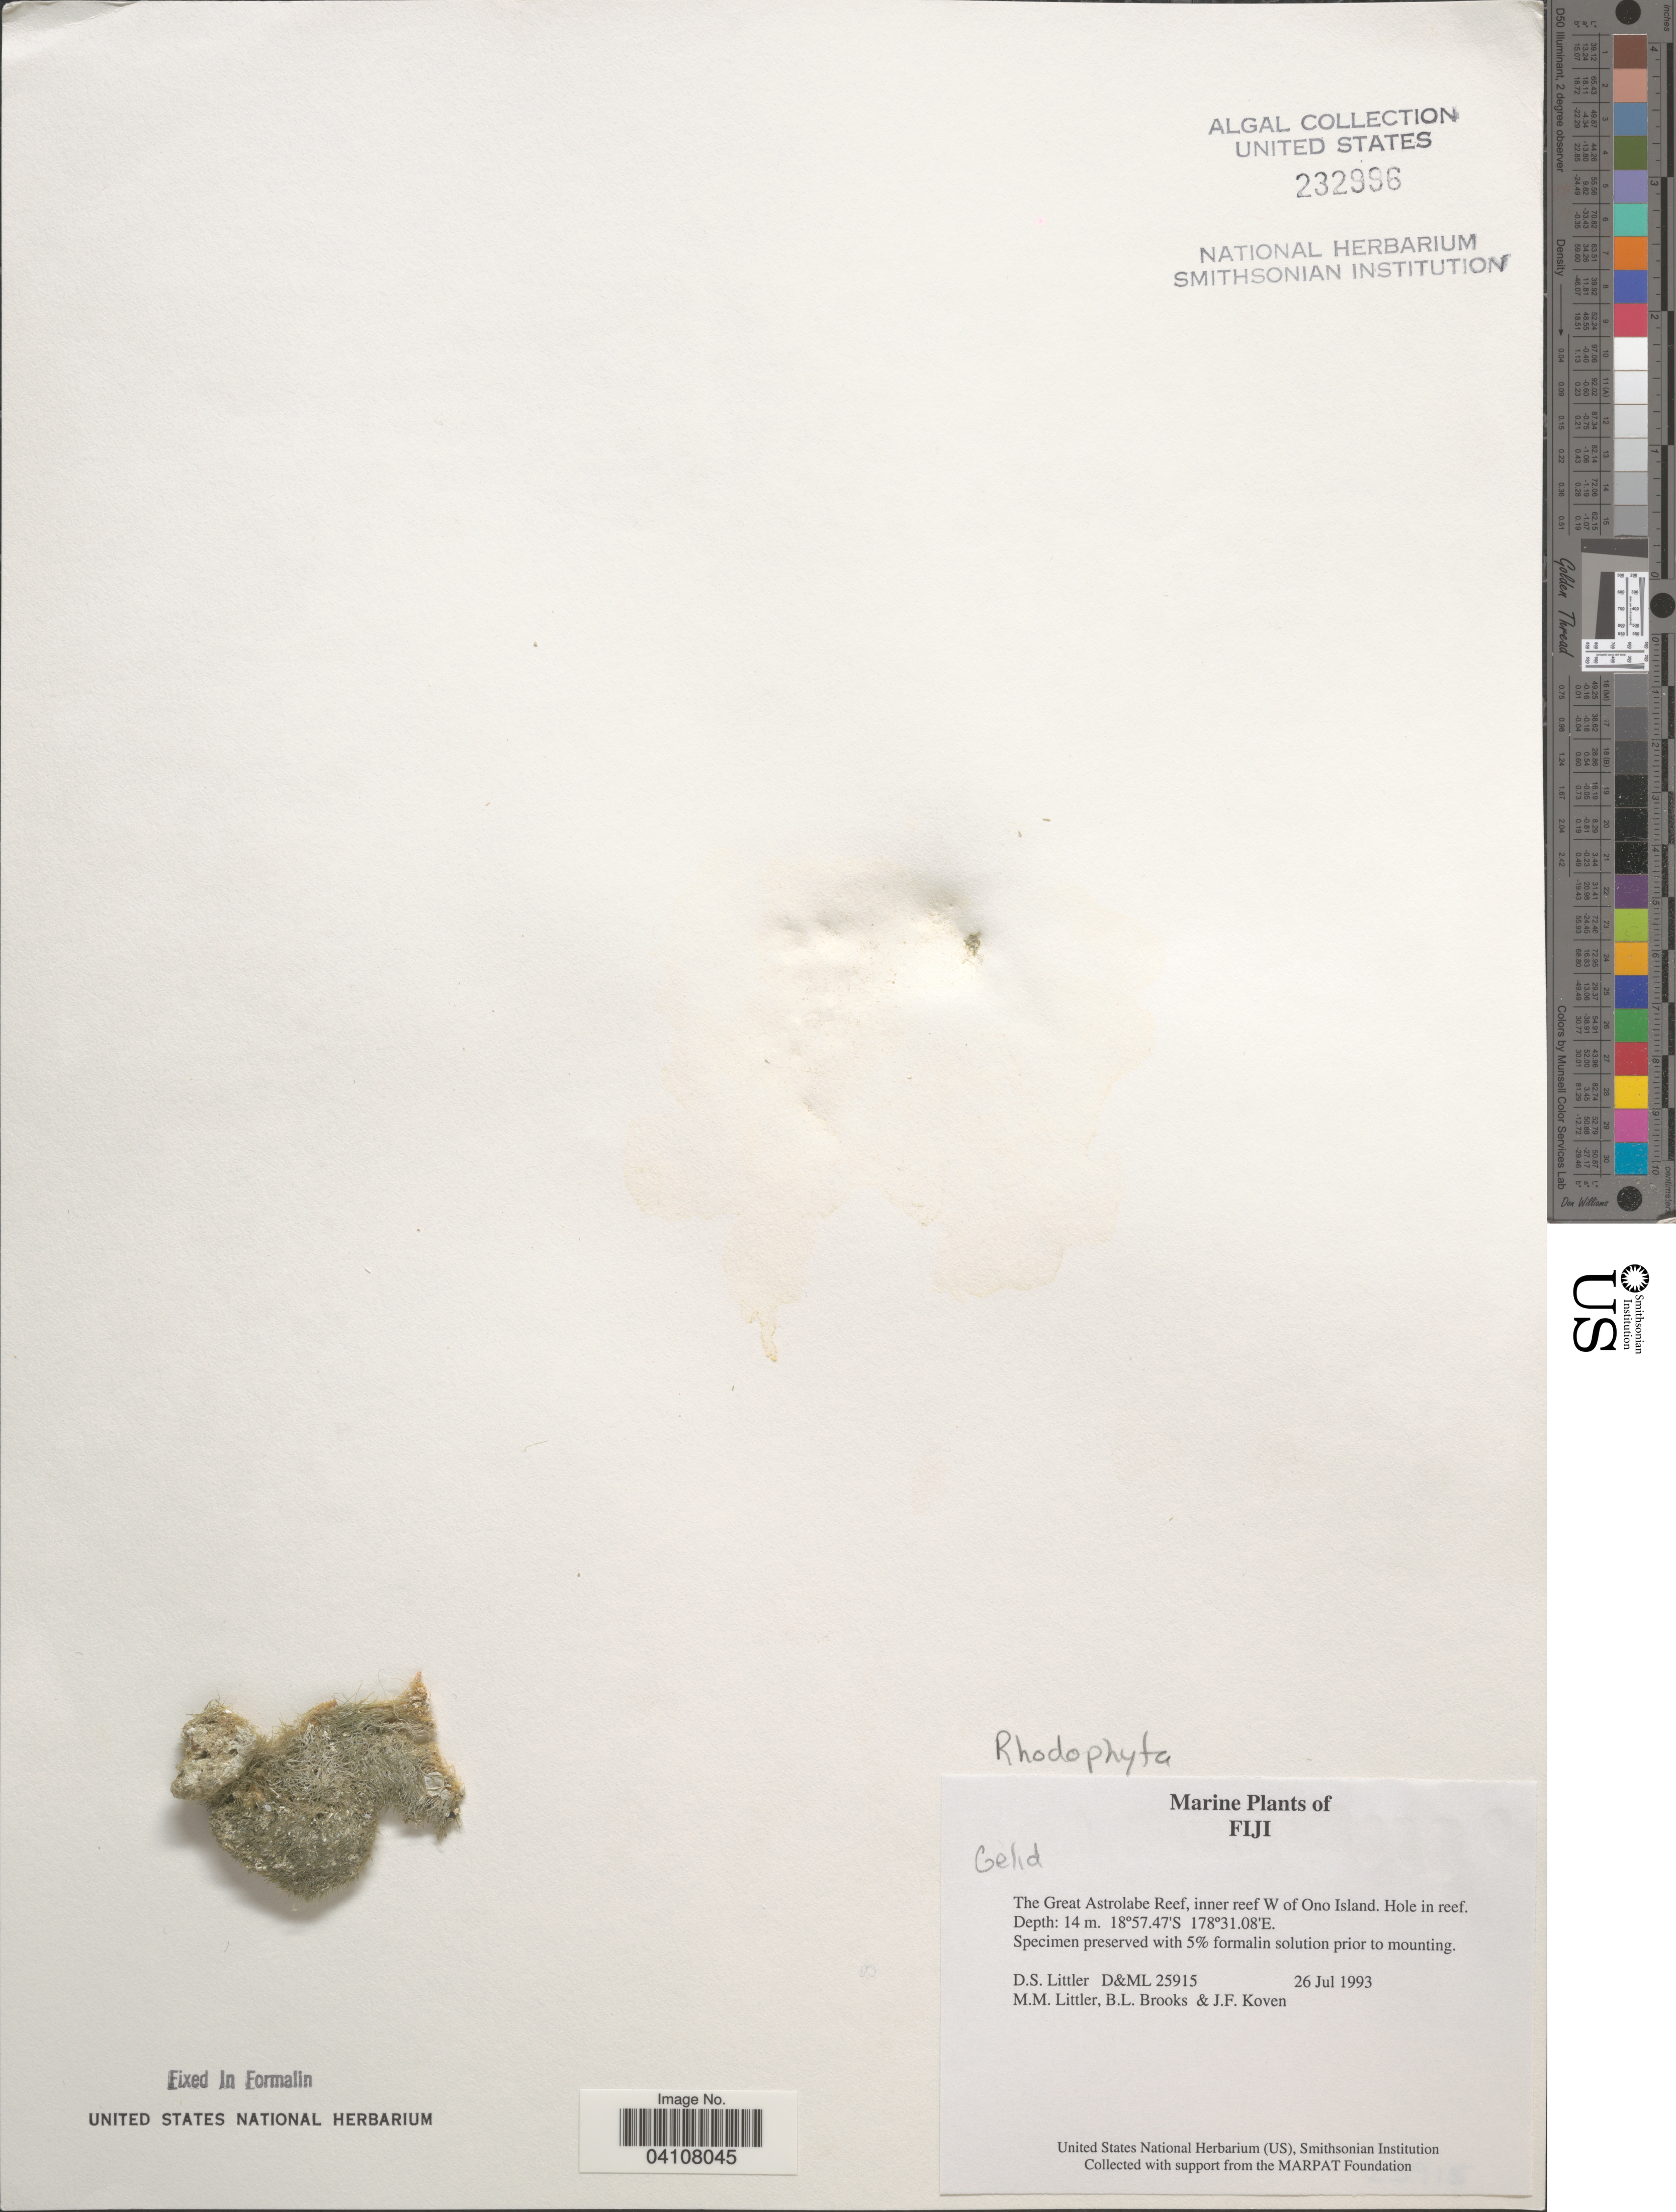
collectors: D. S. Littler, B. Brooks & J. Koven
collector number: D&ML25915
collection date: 1993-07-26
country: Fiji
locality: The Great Astrolabe Reef, inner reef W of Ono Island. Hole in reef.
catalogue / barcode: US 232996